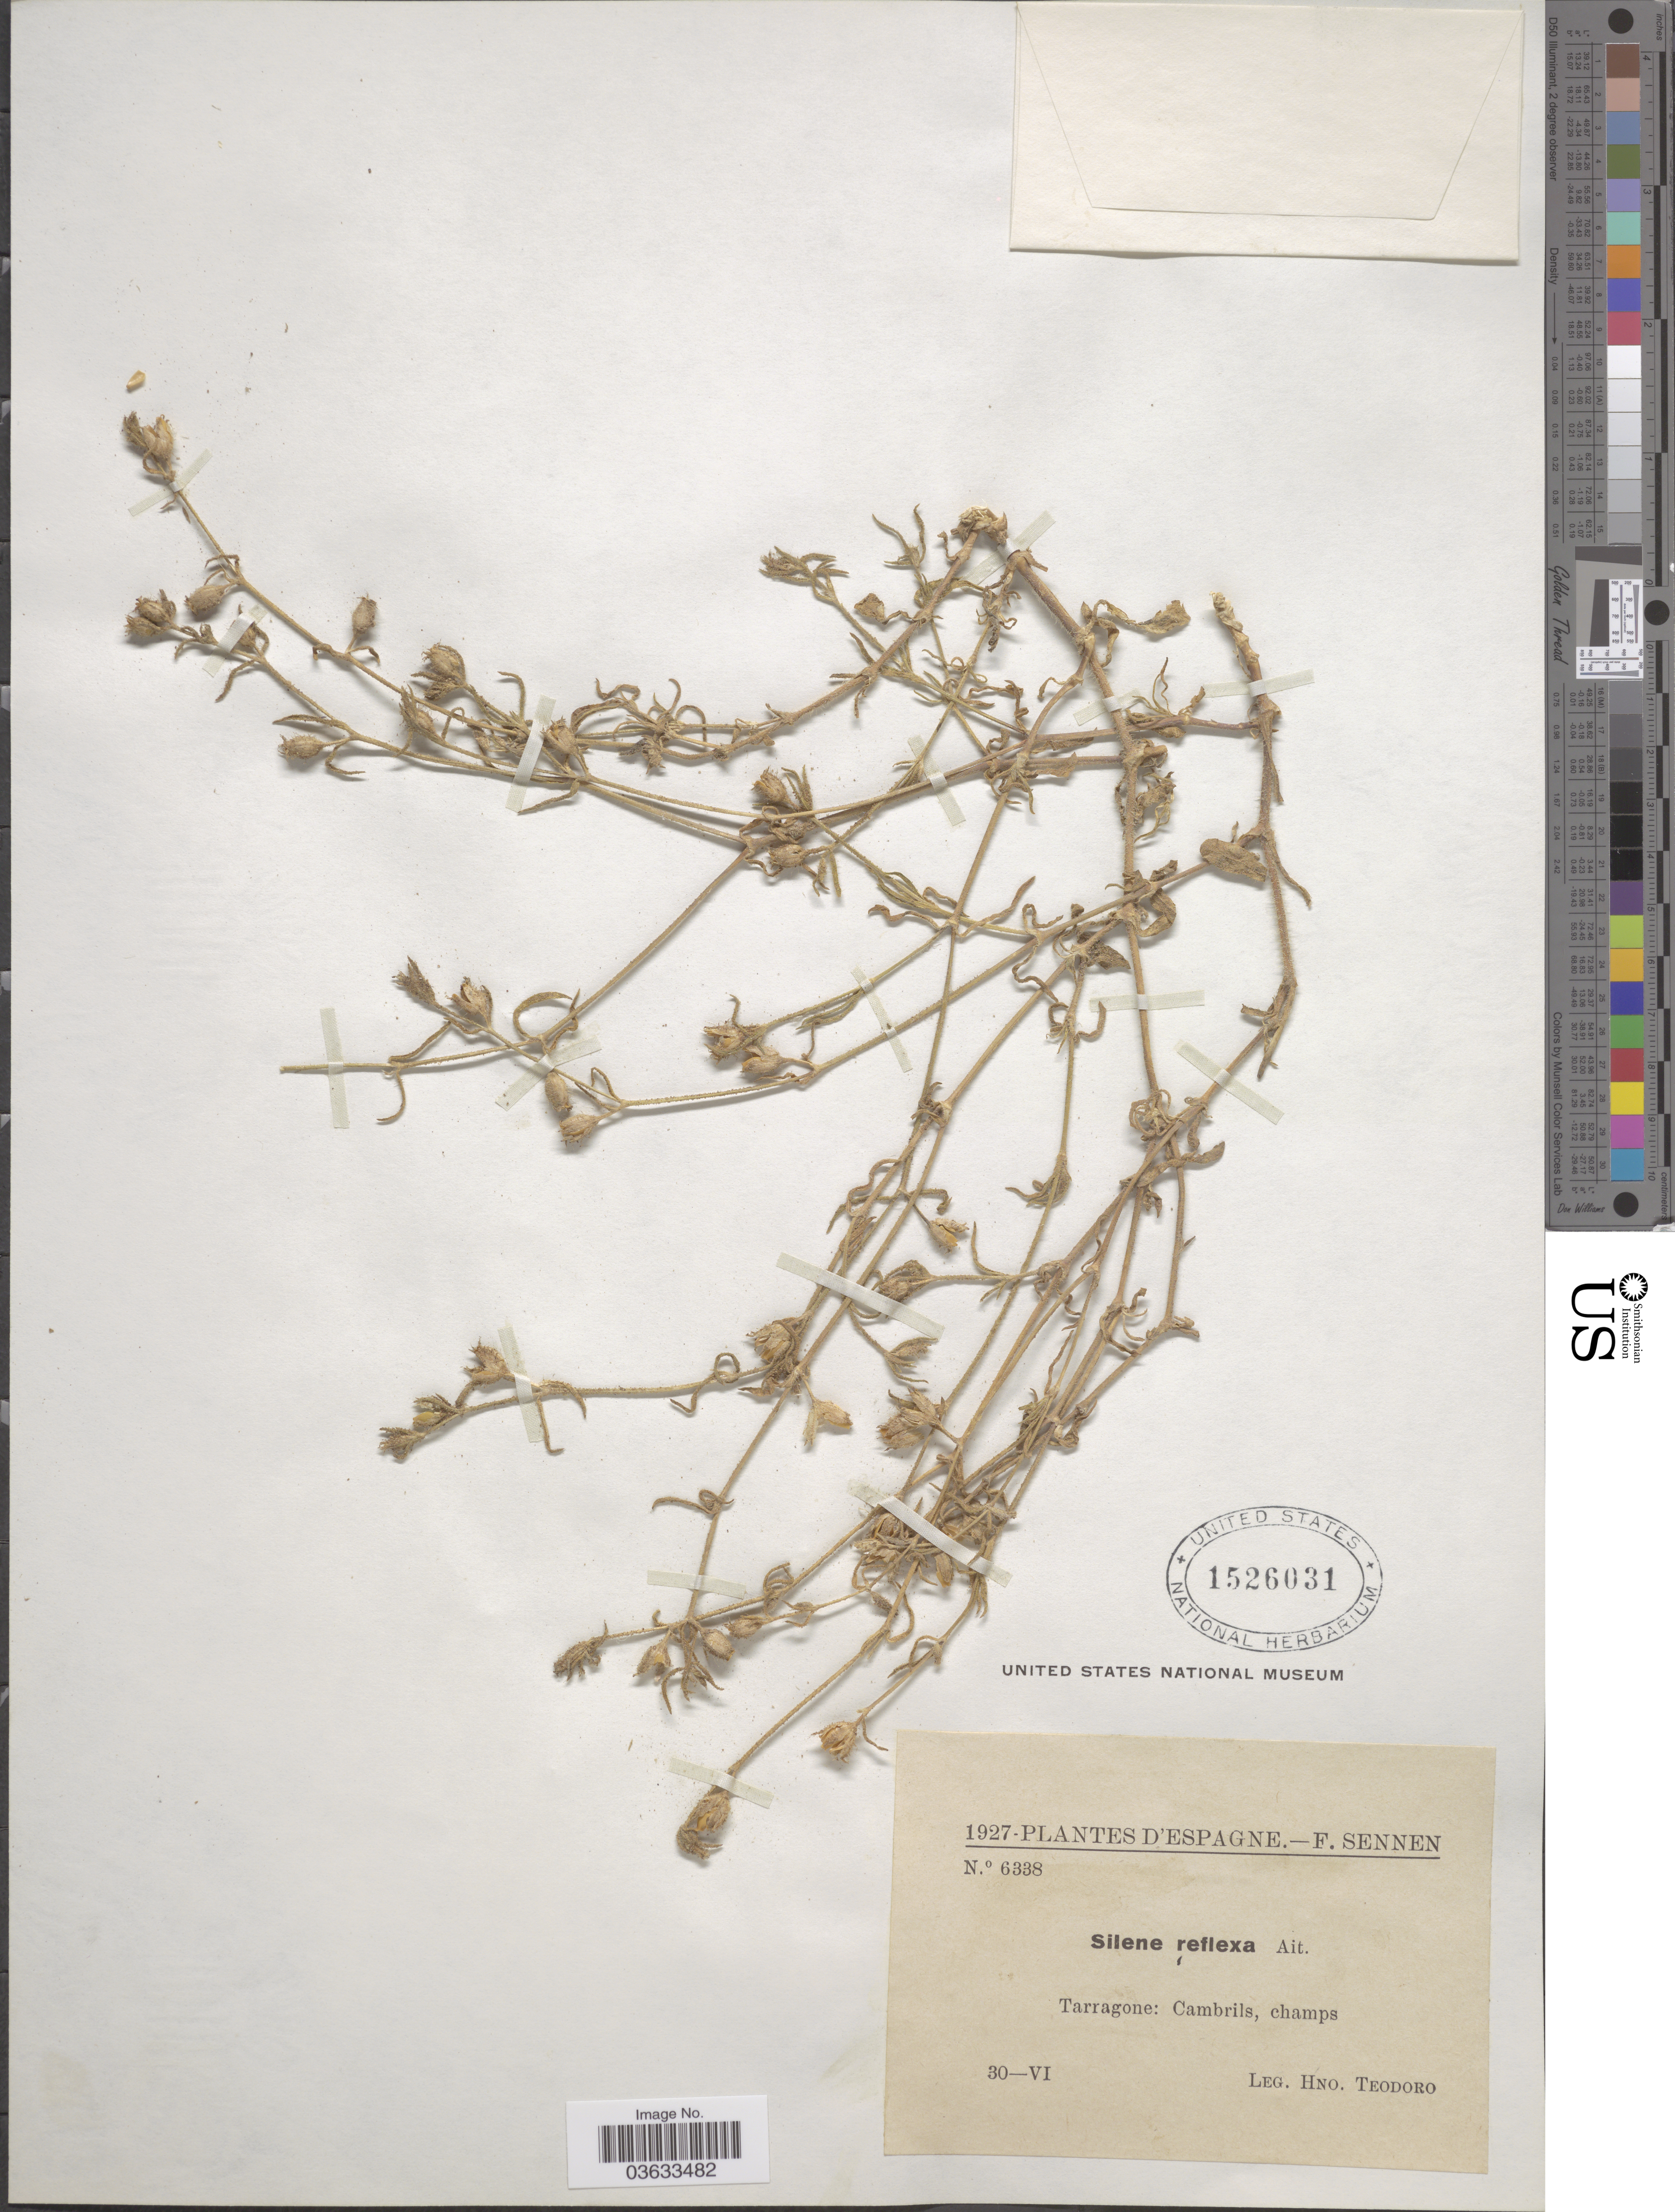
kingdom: Plantae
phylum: Tracheophyta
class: Magnoliopsida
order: Caryophyllales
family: Caryophyllaceae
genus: Silene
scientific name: Silene reflexa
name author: (L.) W.T. Aiton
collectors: H. Teodoro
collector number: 6338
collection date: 1927-06-30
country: Spain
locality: Espagne. Tarragone: Cambrils, champs.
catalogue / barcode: US 1526031